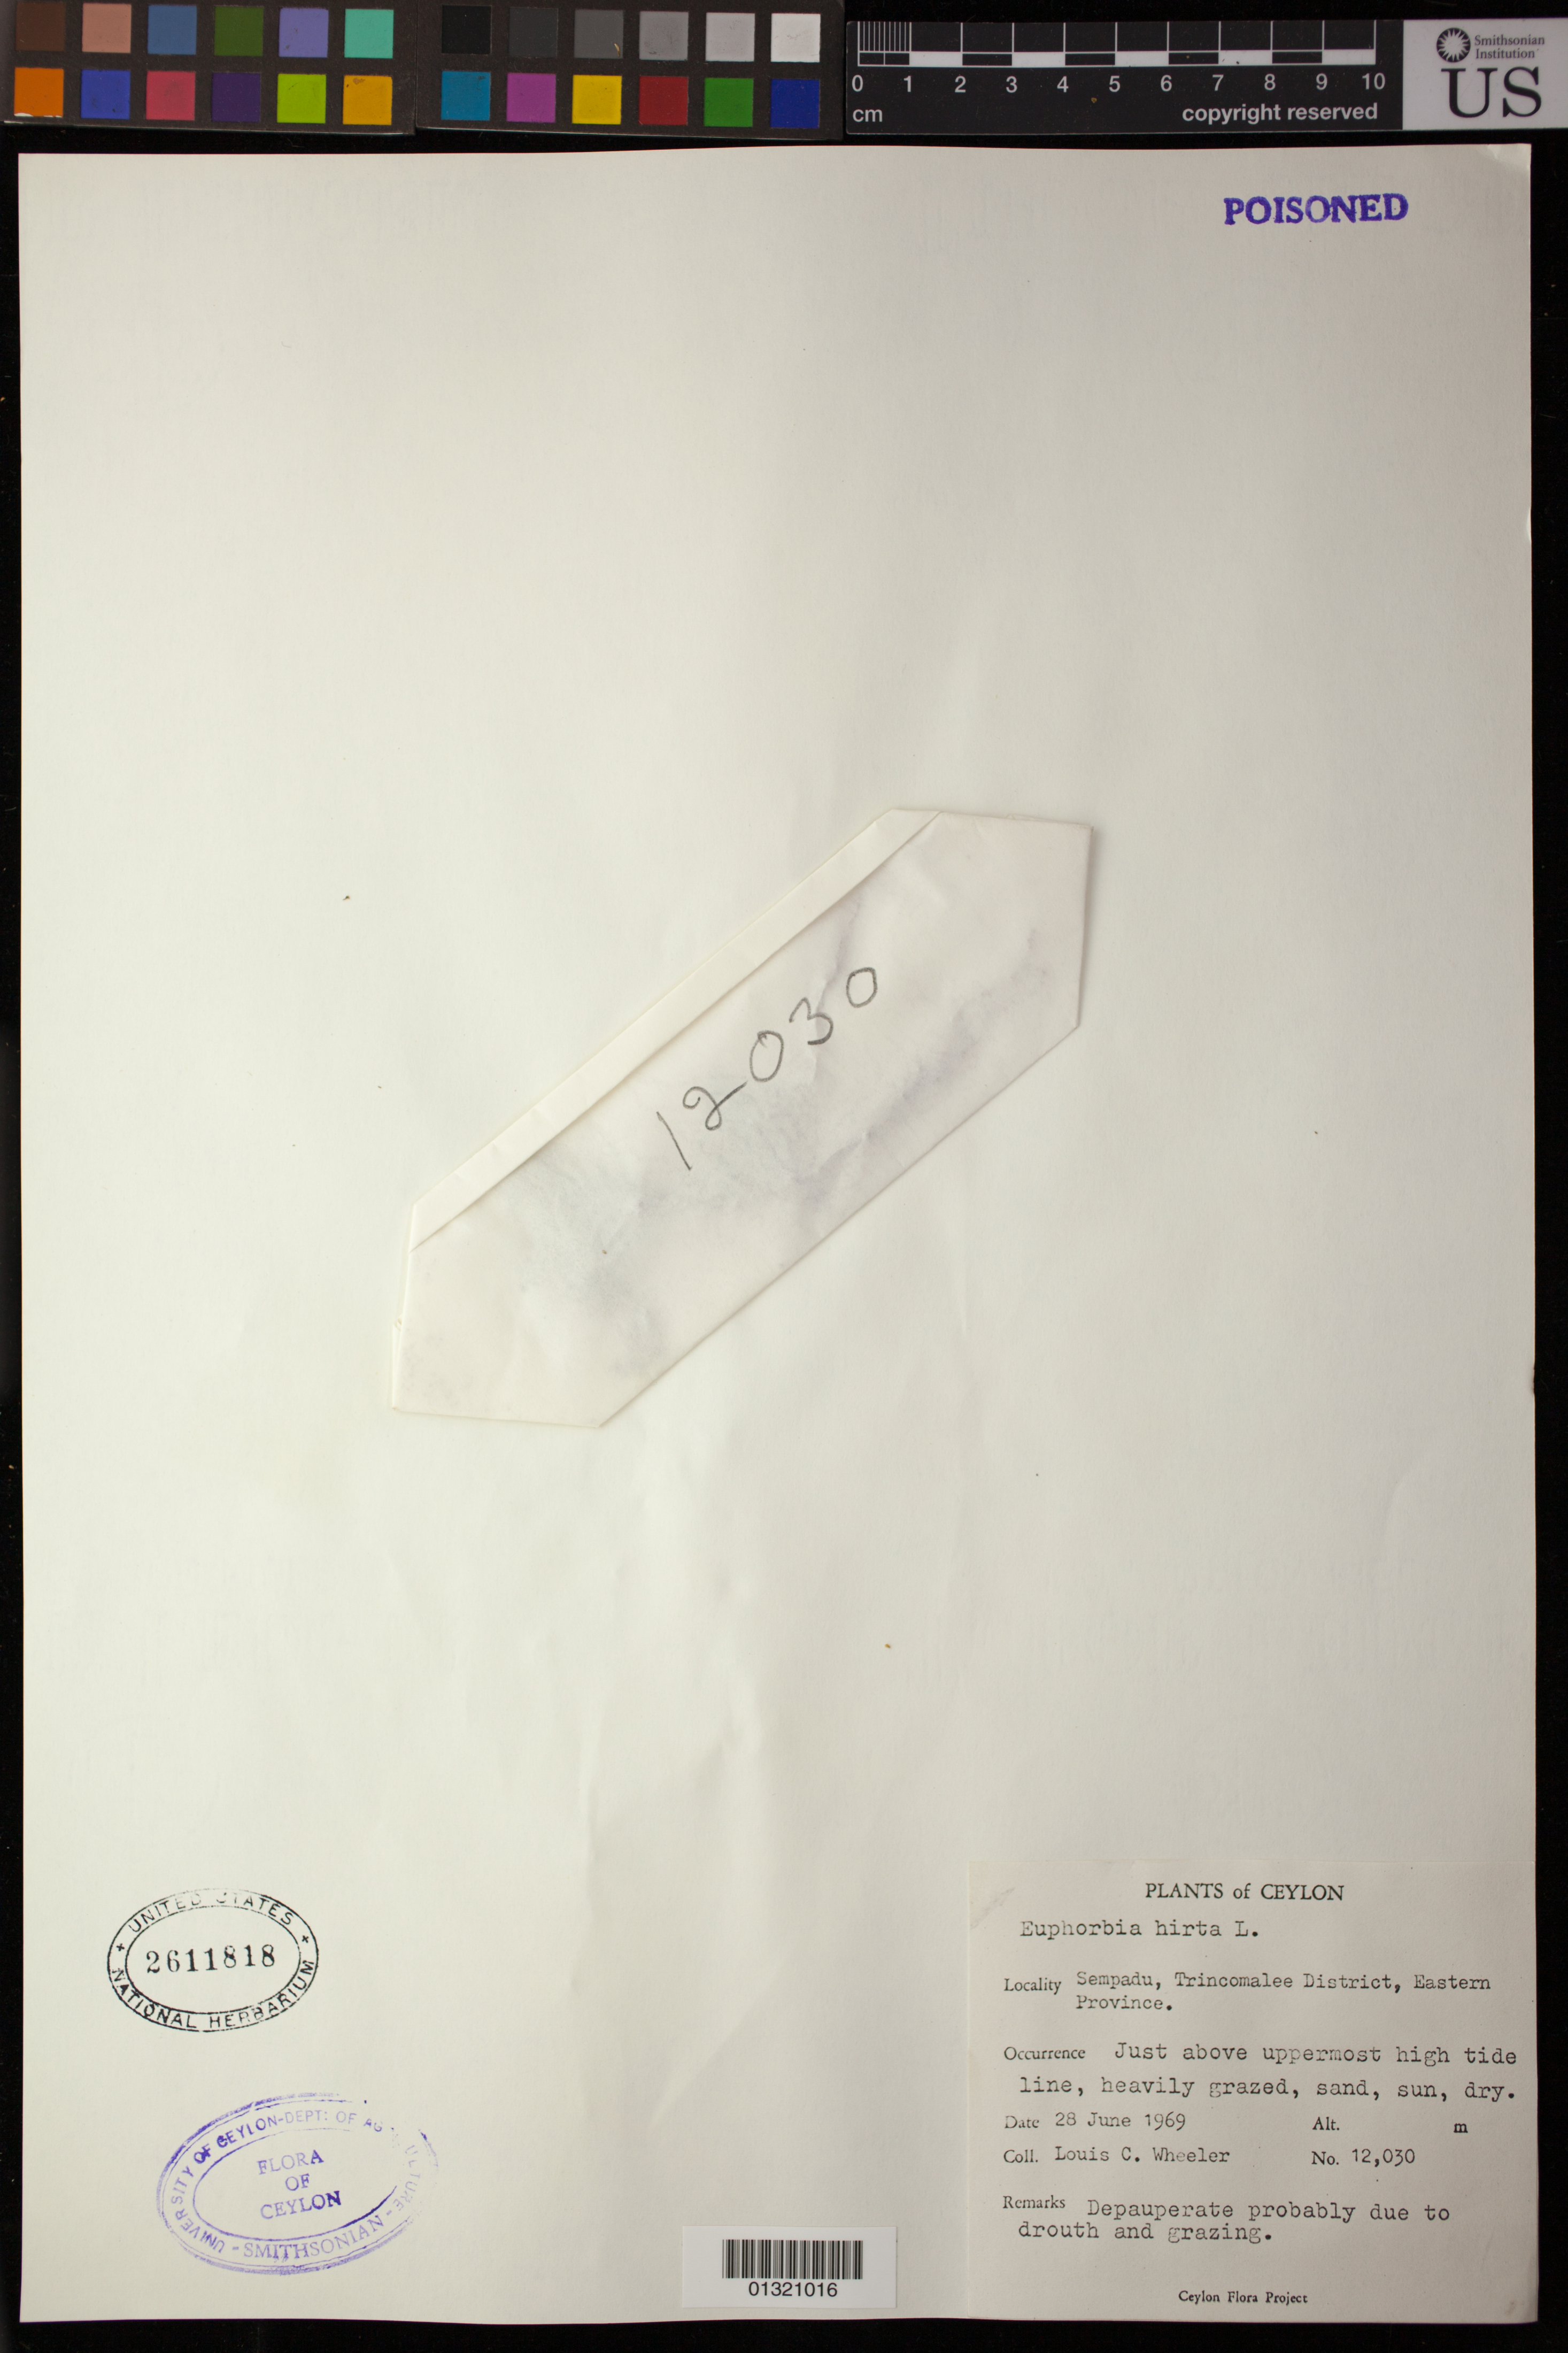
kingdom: Plantae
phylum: Tracheophyta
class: Magnoliopsida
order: Malpighiales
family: Euphorbiaceae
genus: Euphorbia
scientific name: Euphorbia hirta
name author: L.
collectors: L. C. Wheeler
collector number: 12030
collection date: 1969-06-28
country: Sri Lanka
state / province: Eastern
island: Ceylon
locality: Sempadu, Trincomalee District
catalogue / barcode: US 2611818